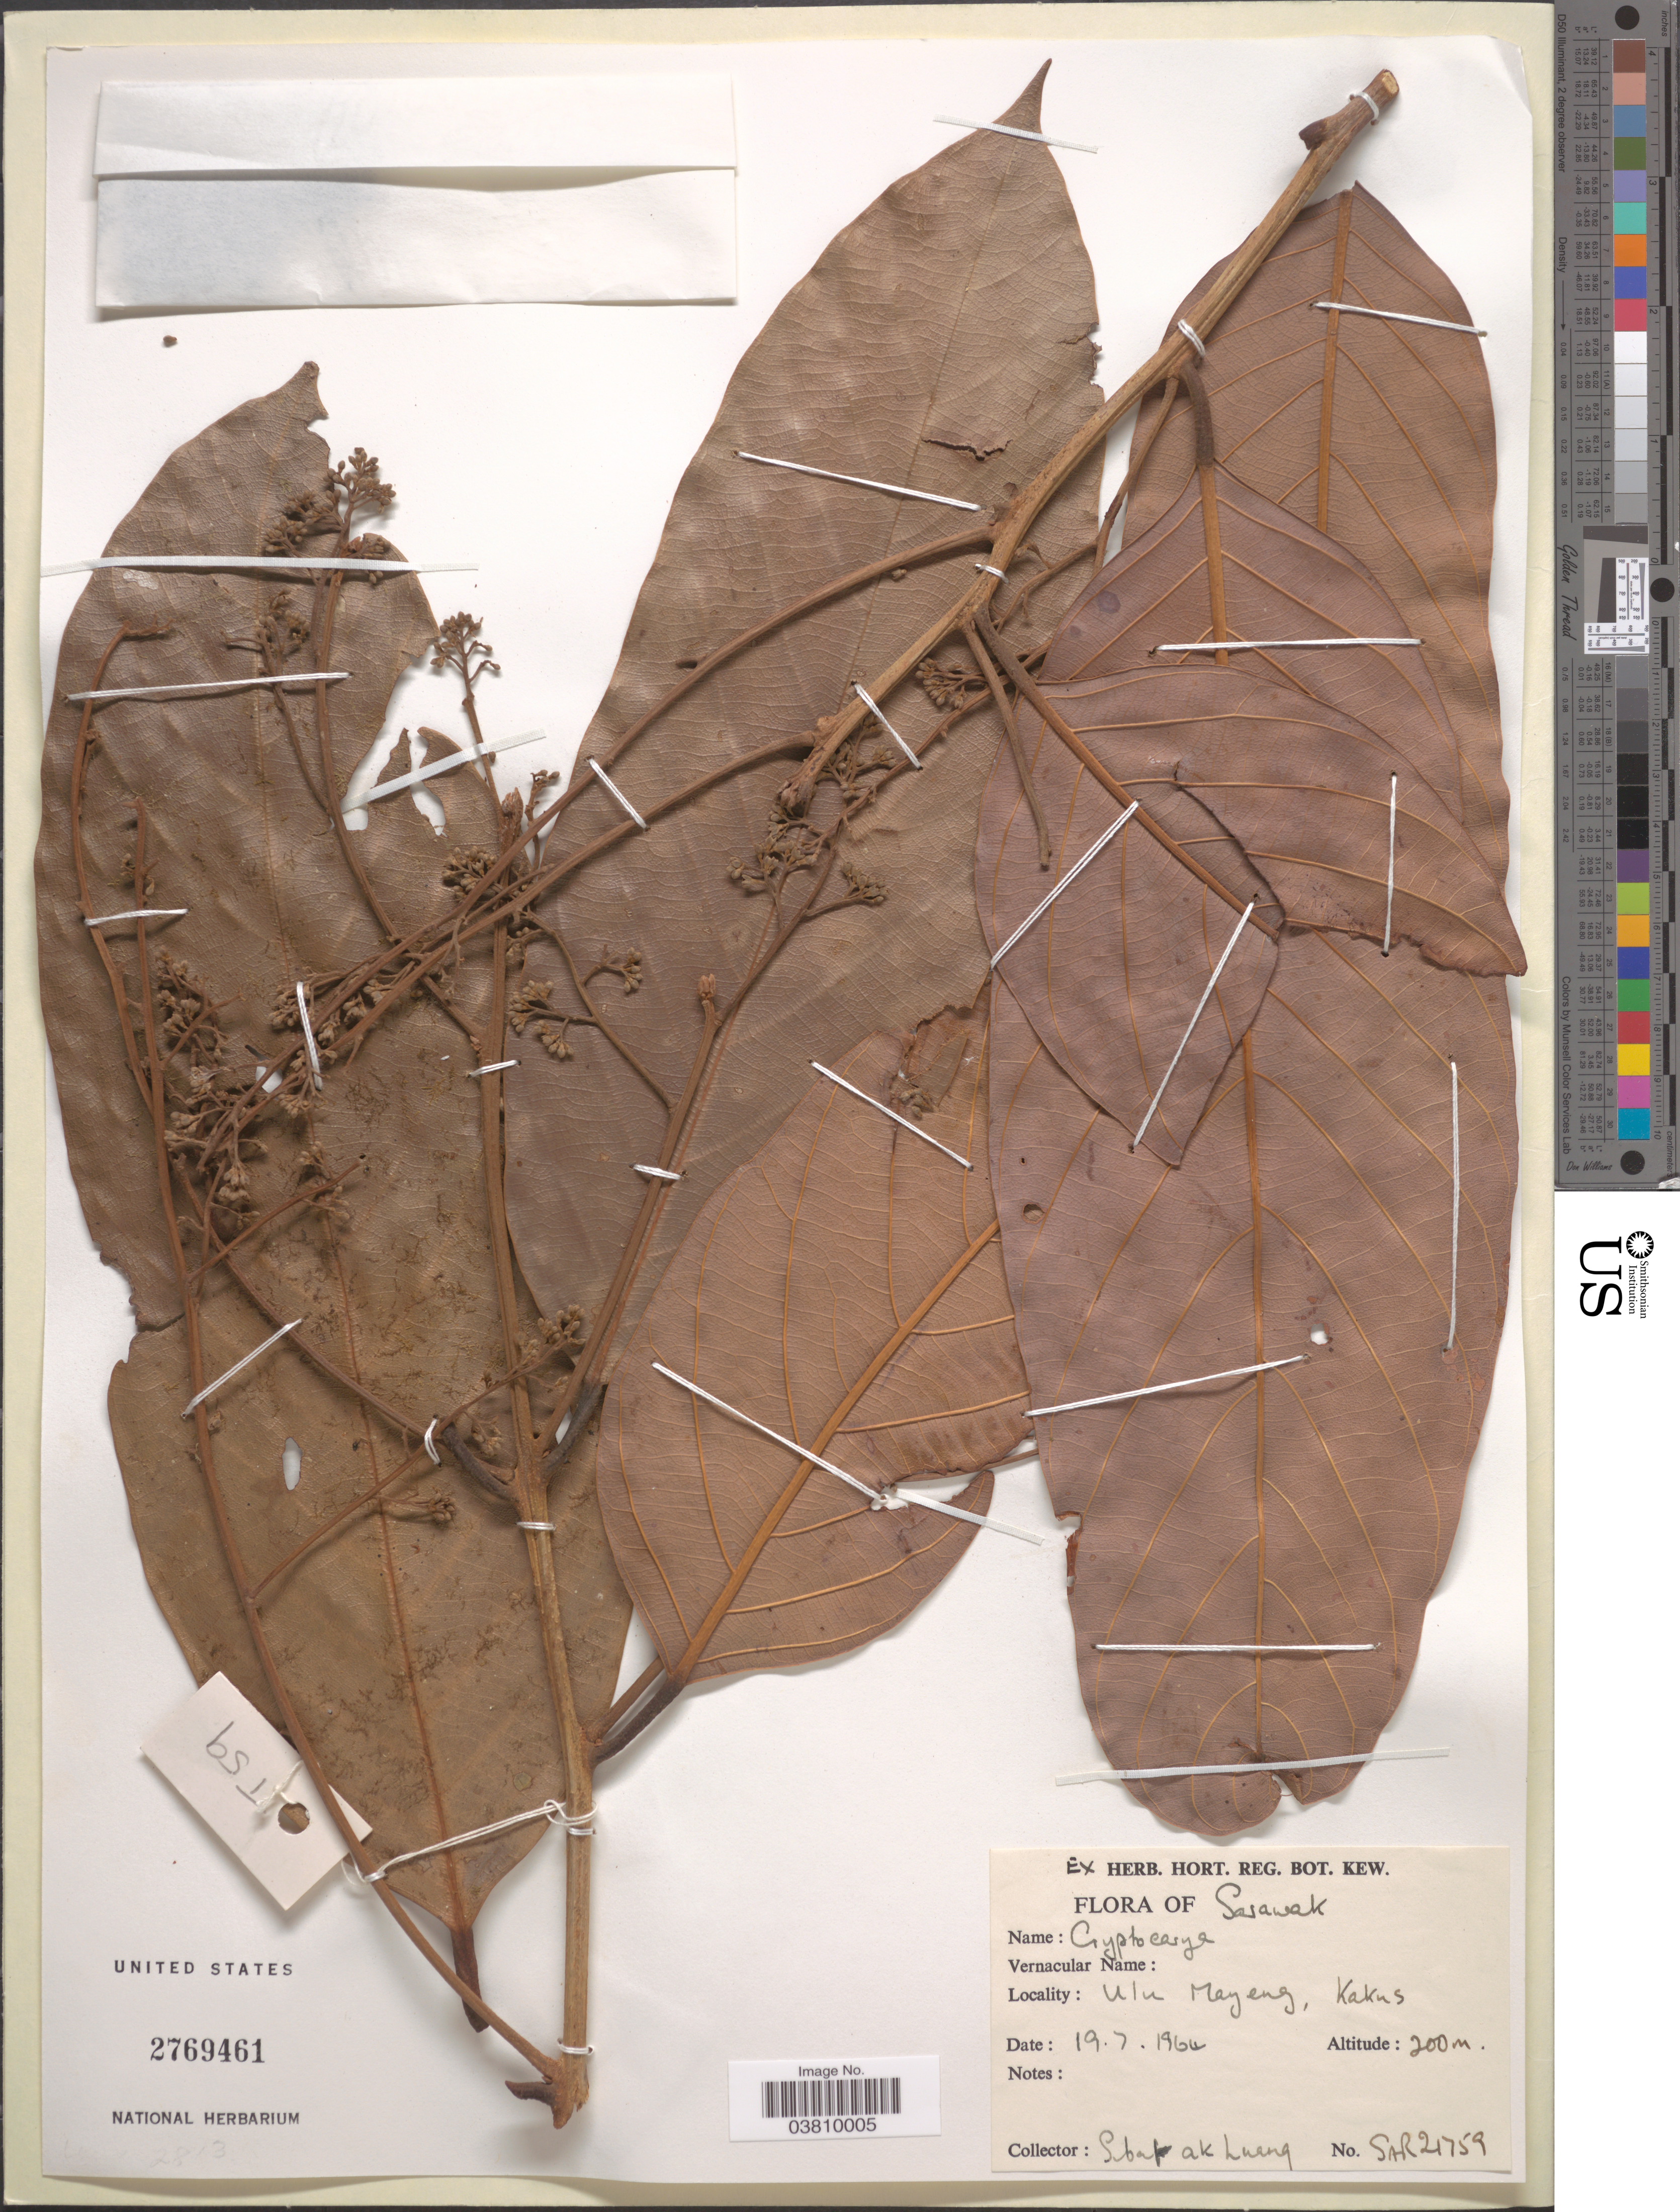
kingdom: Plantae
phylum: Tracheophyta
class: Magnoliopsida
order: Laurales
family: Lauraceae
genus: Cryptocarya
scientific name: Cryptocarya sp.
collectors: S. Luang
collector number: SAR21759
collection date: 1964-07-19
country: Malaysia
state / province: Sarawak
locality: Ulu Mayeng, Kakus.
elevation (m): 200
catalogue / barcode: US 2769461